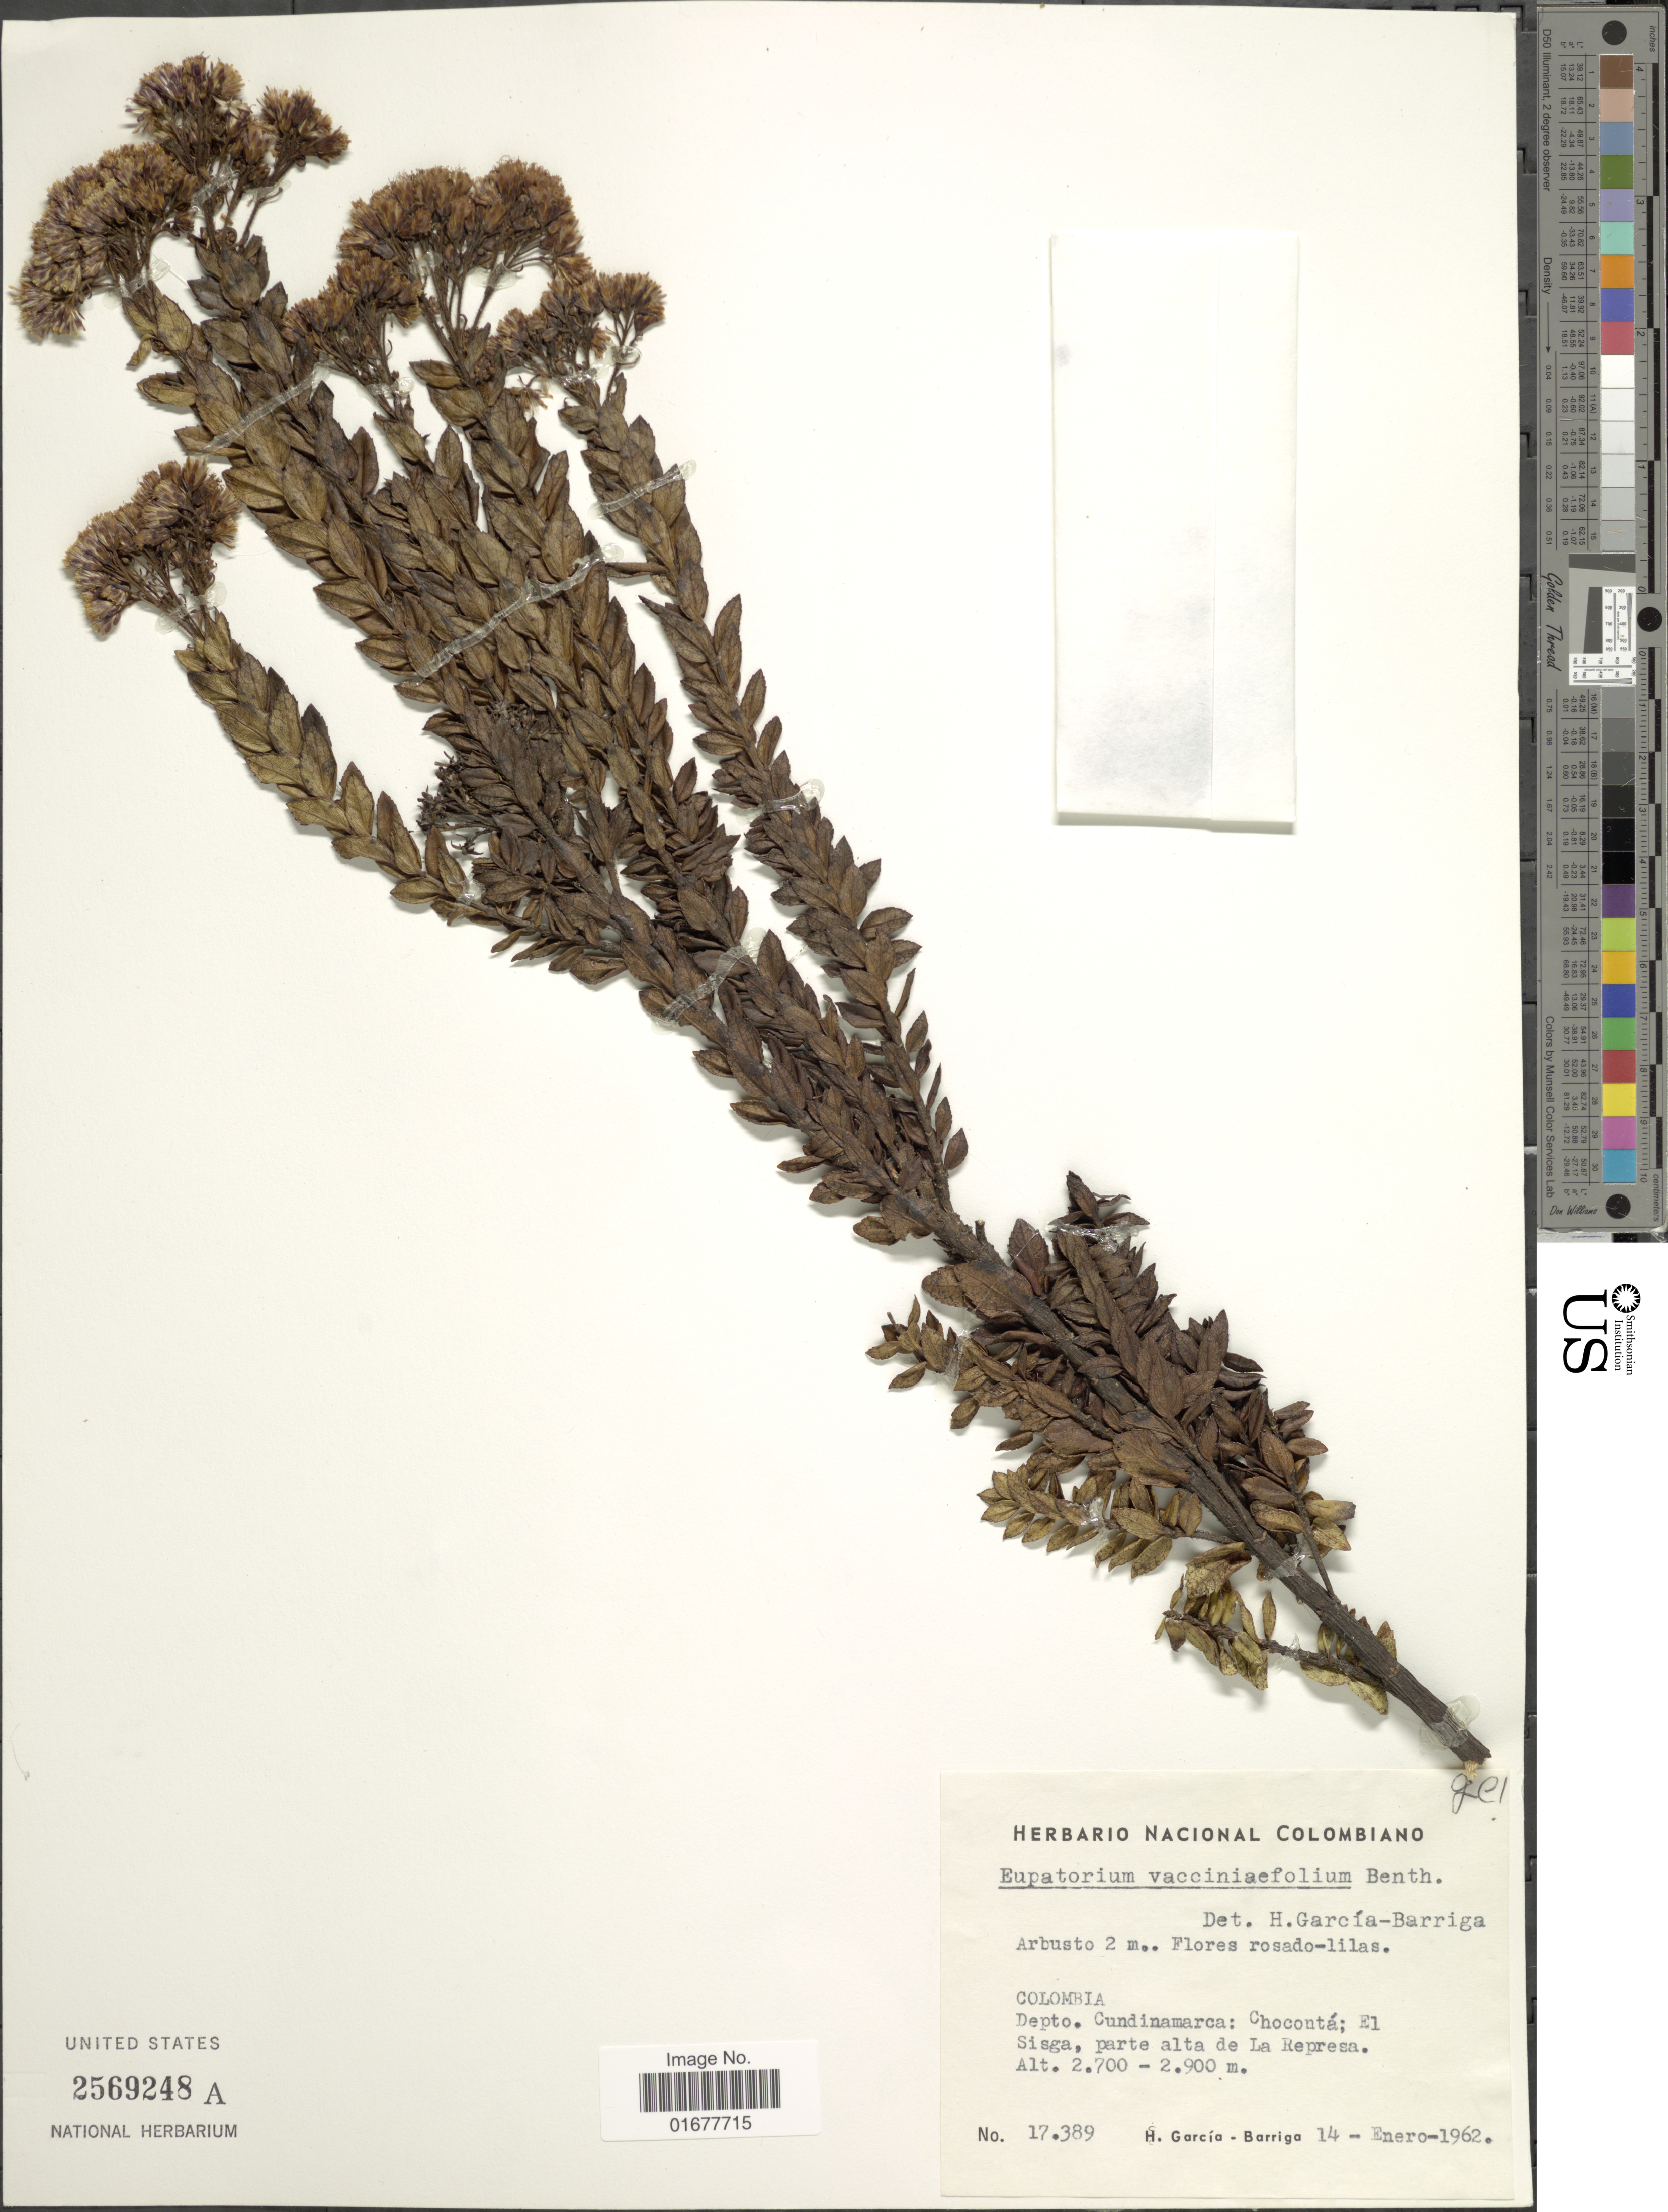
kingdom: Plantae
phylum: Tracheophyta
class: Magnoliopsida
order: Asterales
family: Asteraceae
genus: Ageratina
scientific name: Ageratina vacciniaefolia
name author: (Benth.) R.M. King & H. Rob.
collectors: H. García Barriga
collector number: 17389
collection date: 1962-01-14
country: Colombia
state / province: Cundinamarca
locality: Choconta; El Sisga, parte alta de La Represa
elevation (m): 2700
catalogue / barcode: US 2569248A